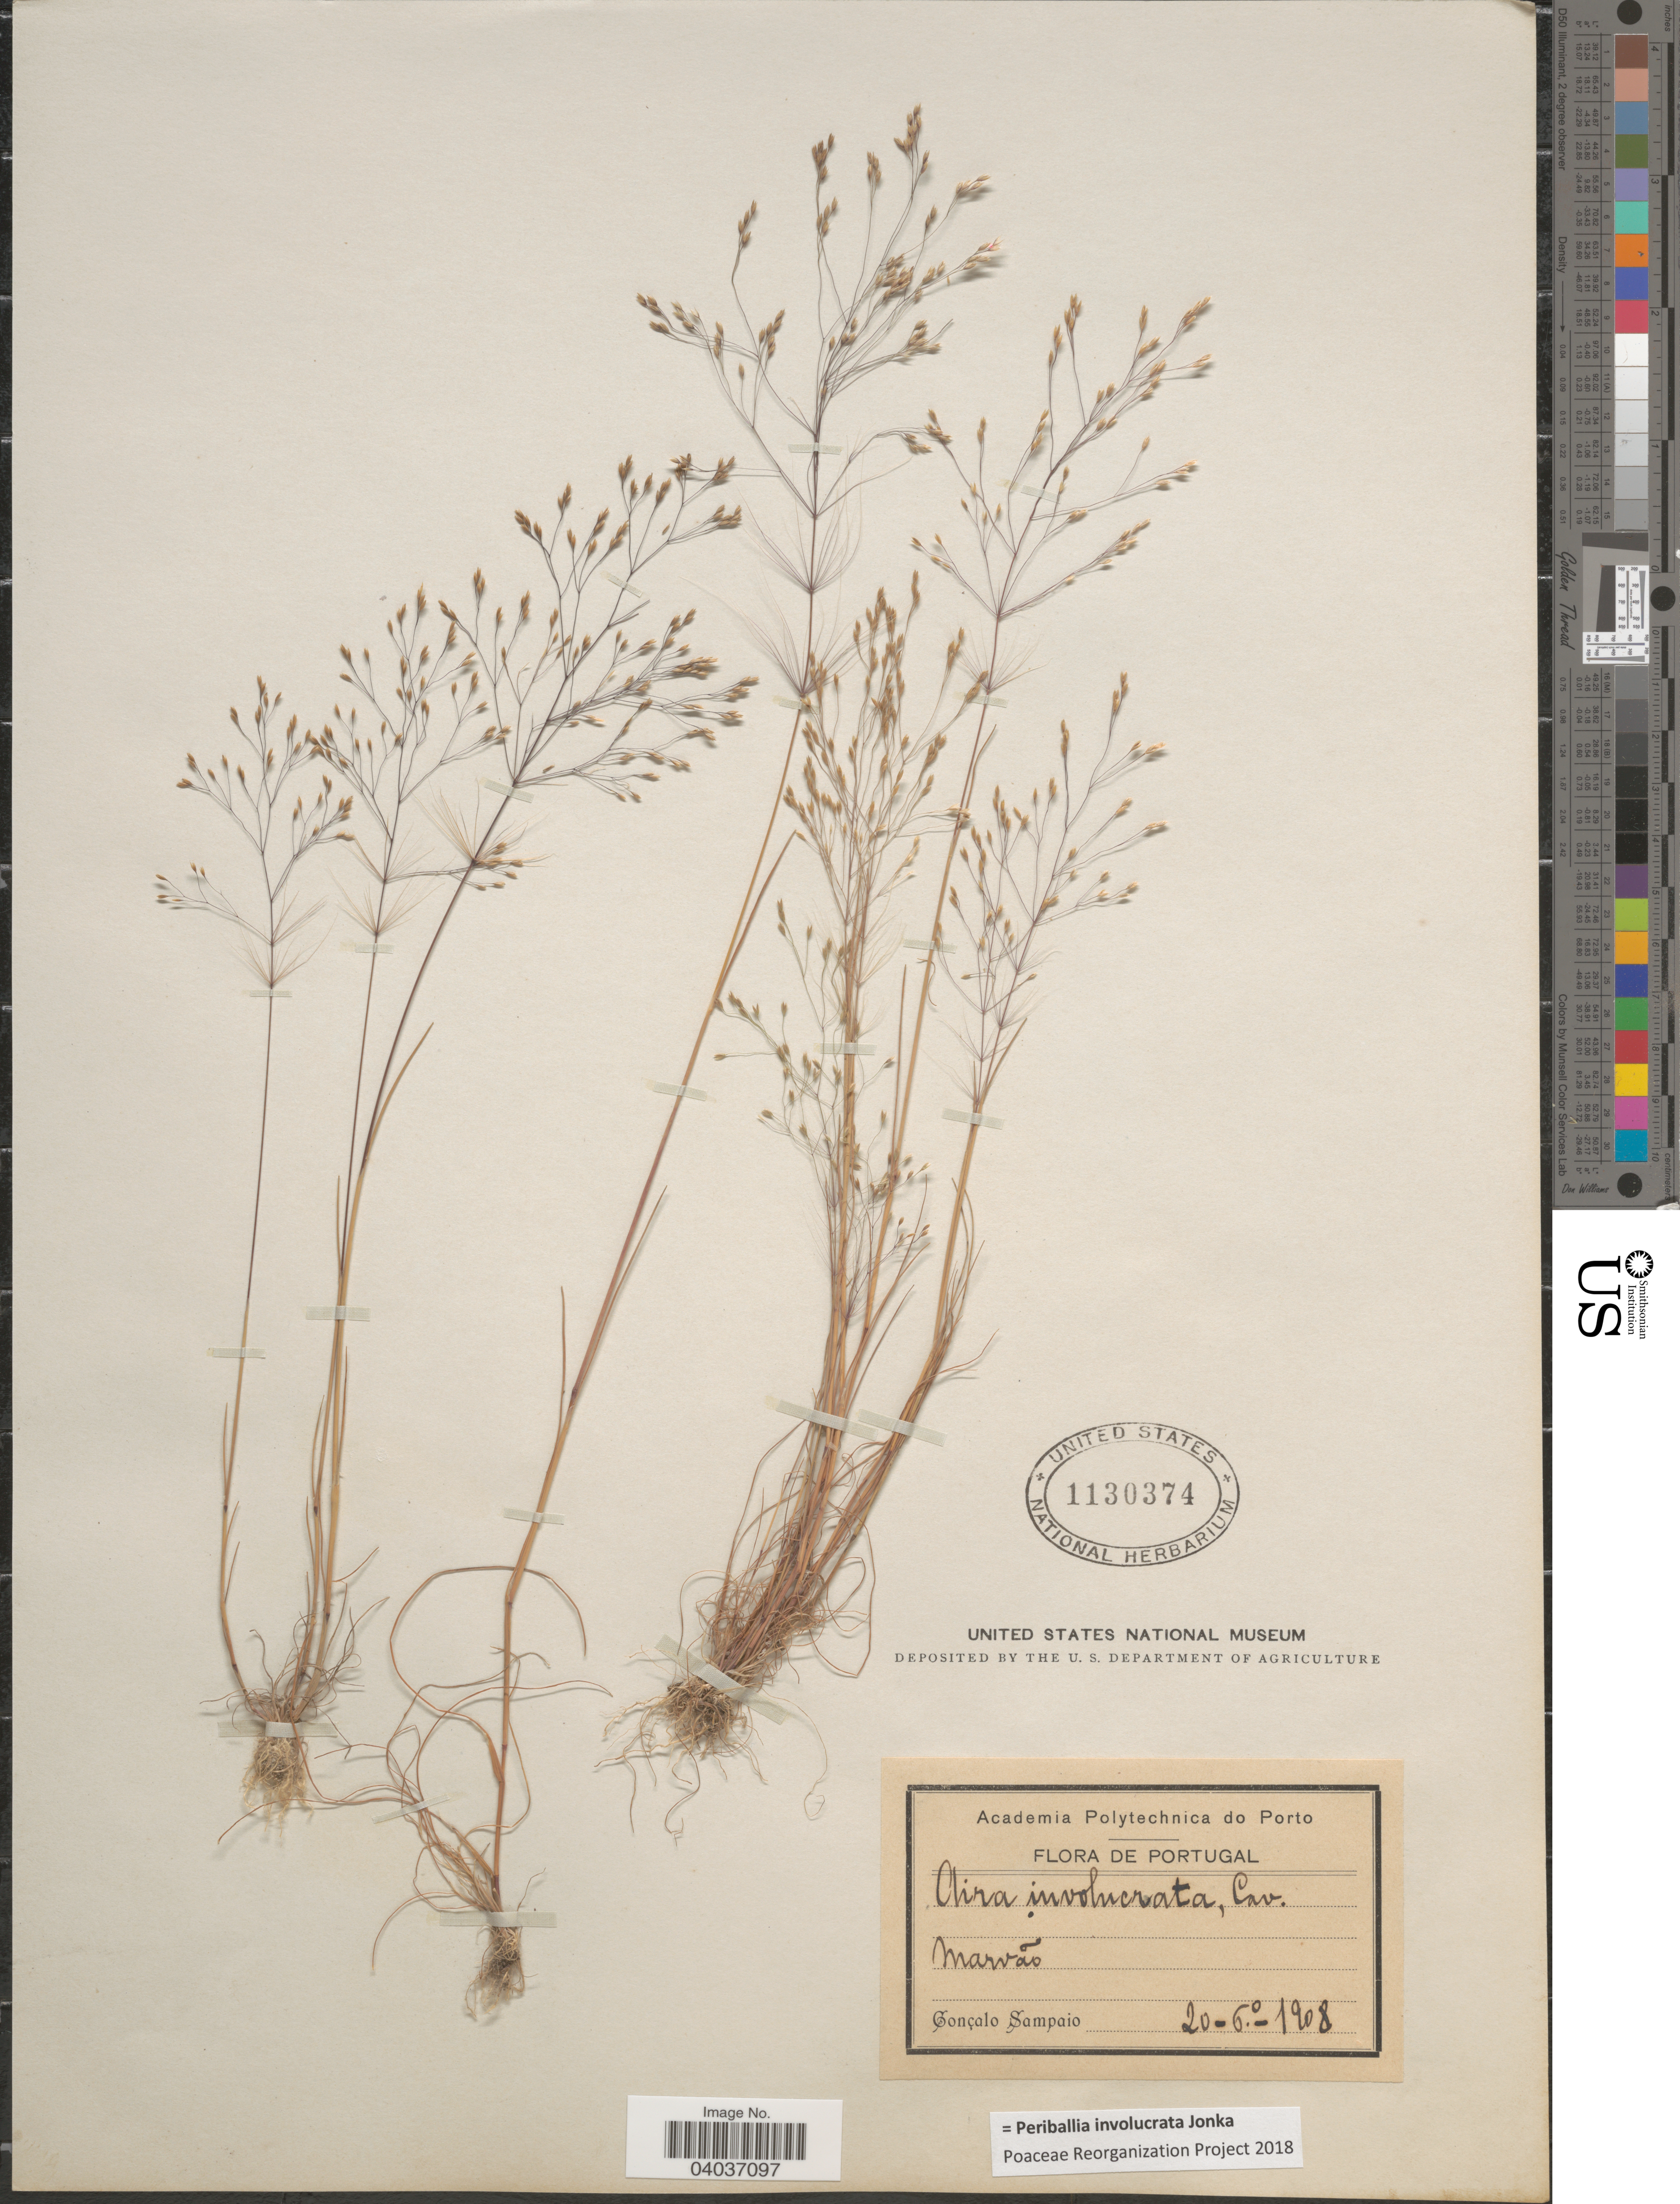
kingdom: Plantae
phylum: Tracheophyta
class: Liliopsida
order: Poales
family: Poaceae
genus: Periballia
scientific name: Periballia involucrata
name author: Janka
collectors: G. A. Sampaio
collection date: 1908-06-20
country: Portugal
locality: Marvão.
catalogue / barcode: US 1130374